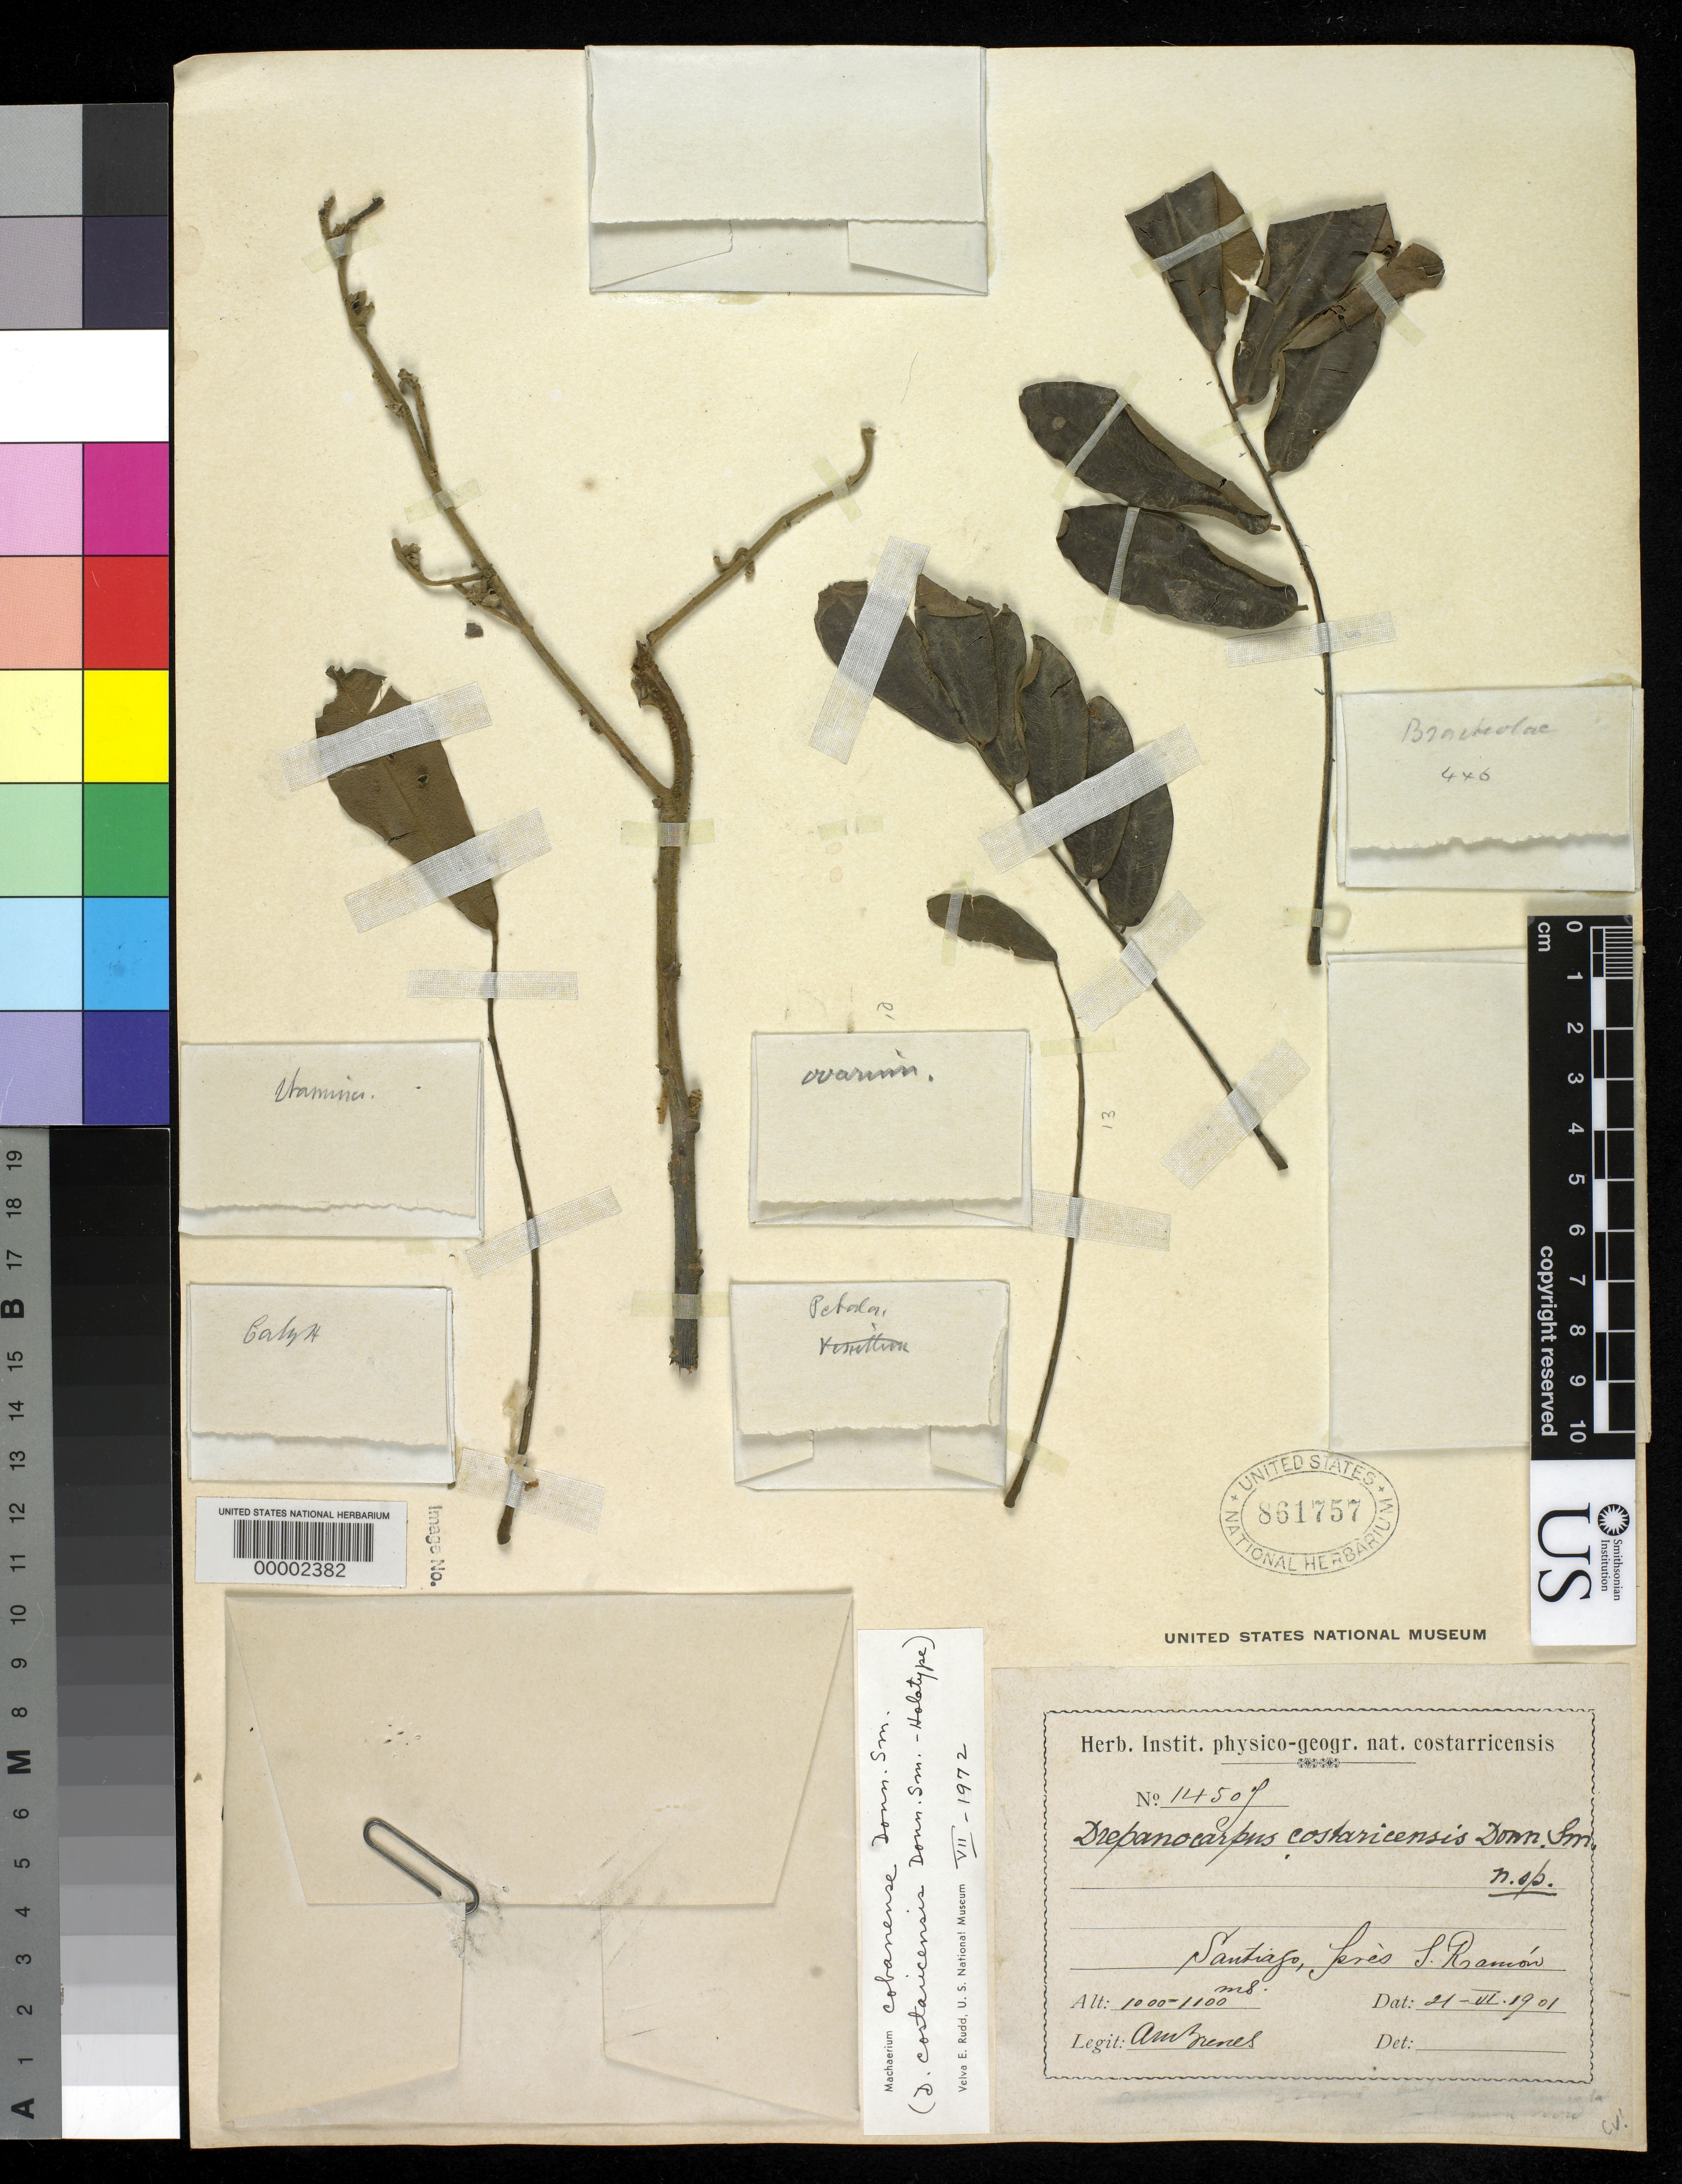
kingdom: Plantae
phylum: Tracheophyta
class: Magnoliopsida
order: Fabales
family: Fabaceae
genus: Drepanocarpus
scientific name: Drepanocarpus costaricensis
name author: Donn. Sm.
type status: Holotype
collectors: A. Brenes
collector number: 14507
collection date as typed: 21 Jun 1901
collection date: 1901-06-21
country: Costa Rica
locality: Santiago pres San Ramon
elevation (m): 1000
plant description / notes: Unambiguously the holotype, cited by USNH sheet number in protologue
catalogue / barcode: US 861757